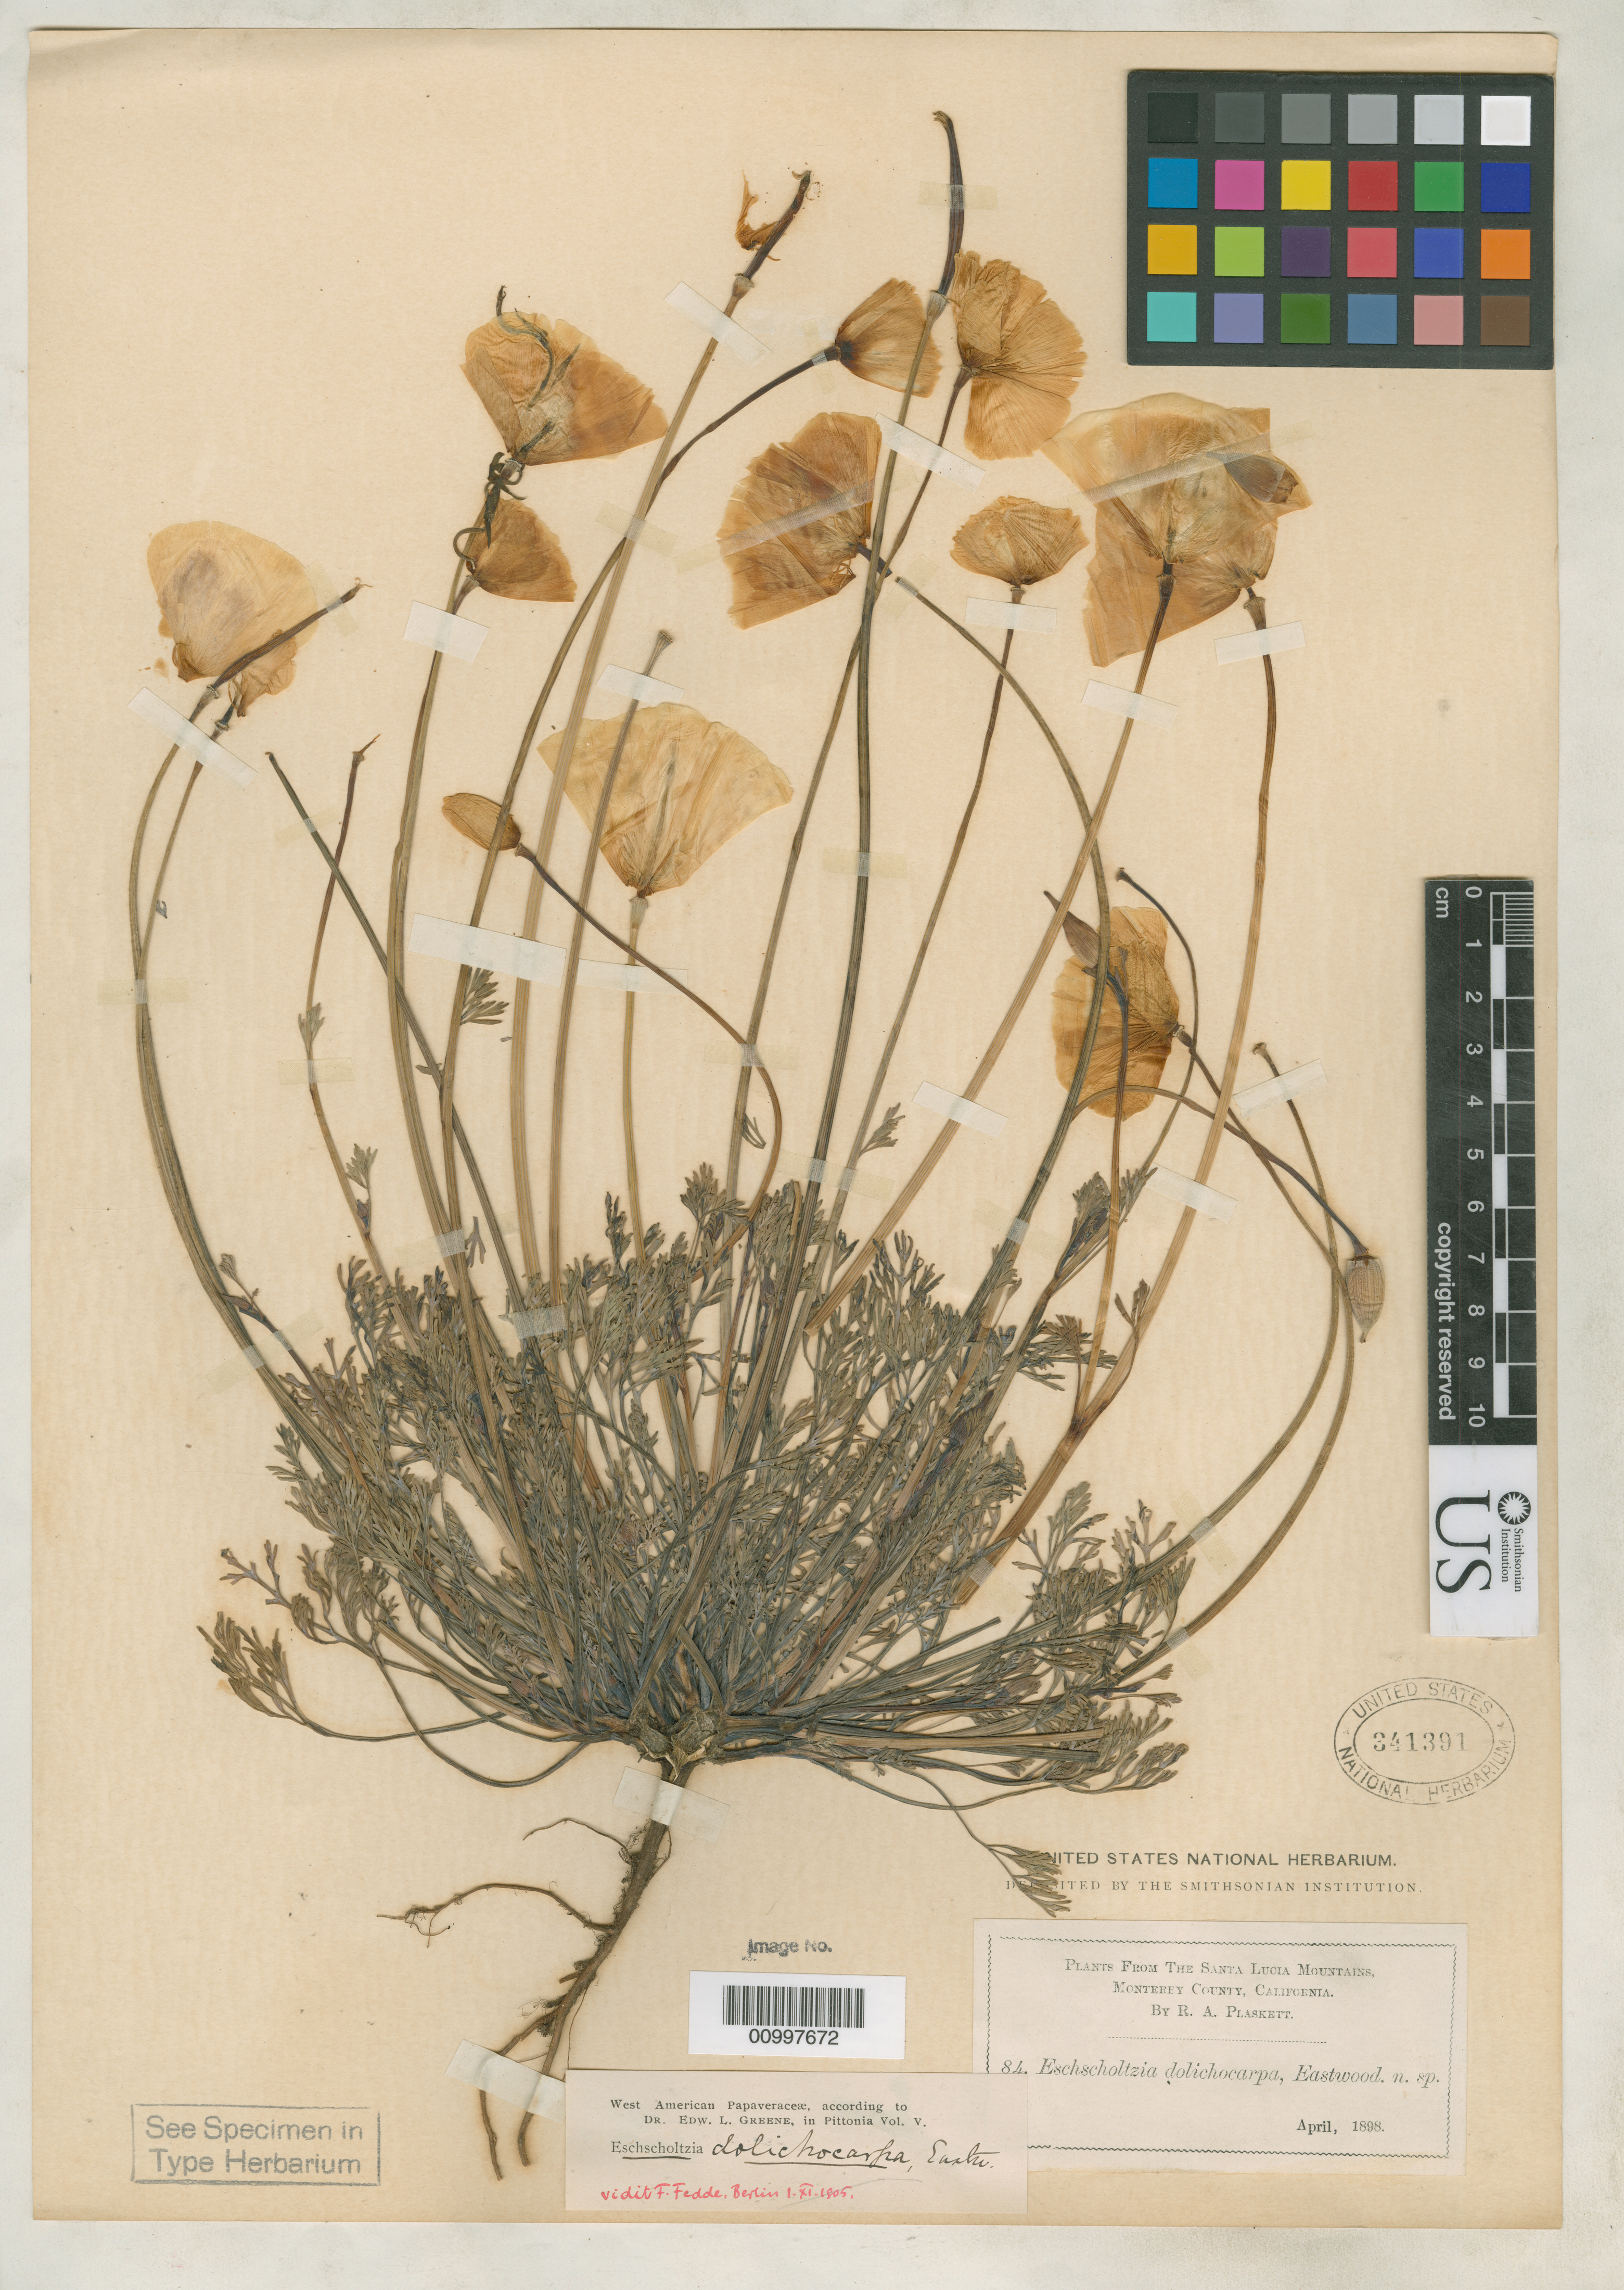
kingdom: Plantae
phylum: Tracheophyta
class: Magnoliopsida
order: Ranunculales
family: Papaveraceae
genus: Eschscholzia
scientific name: Eschscholzia dolichocarpa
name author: Eastw.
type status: Isotype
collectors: R. Plaskett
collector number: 84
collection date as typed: Apr 1898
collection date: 1898-04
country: United States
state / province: California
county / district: Monterey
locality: Santa Lucia Mountains.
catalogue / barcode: US 341391